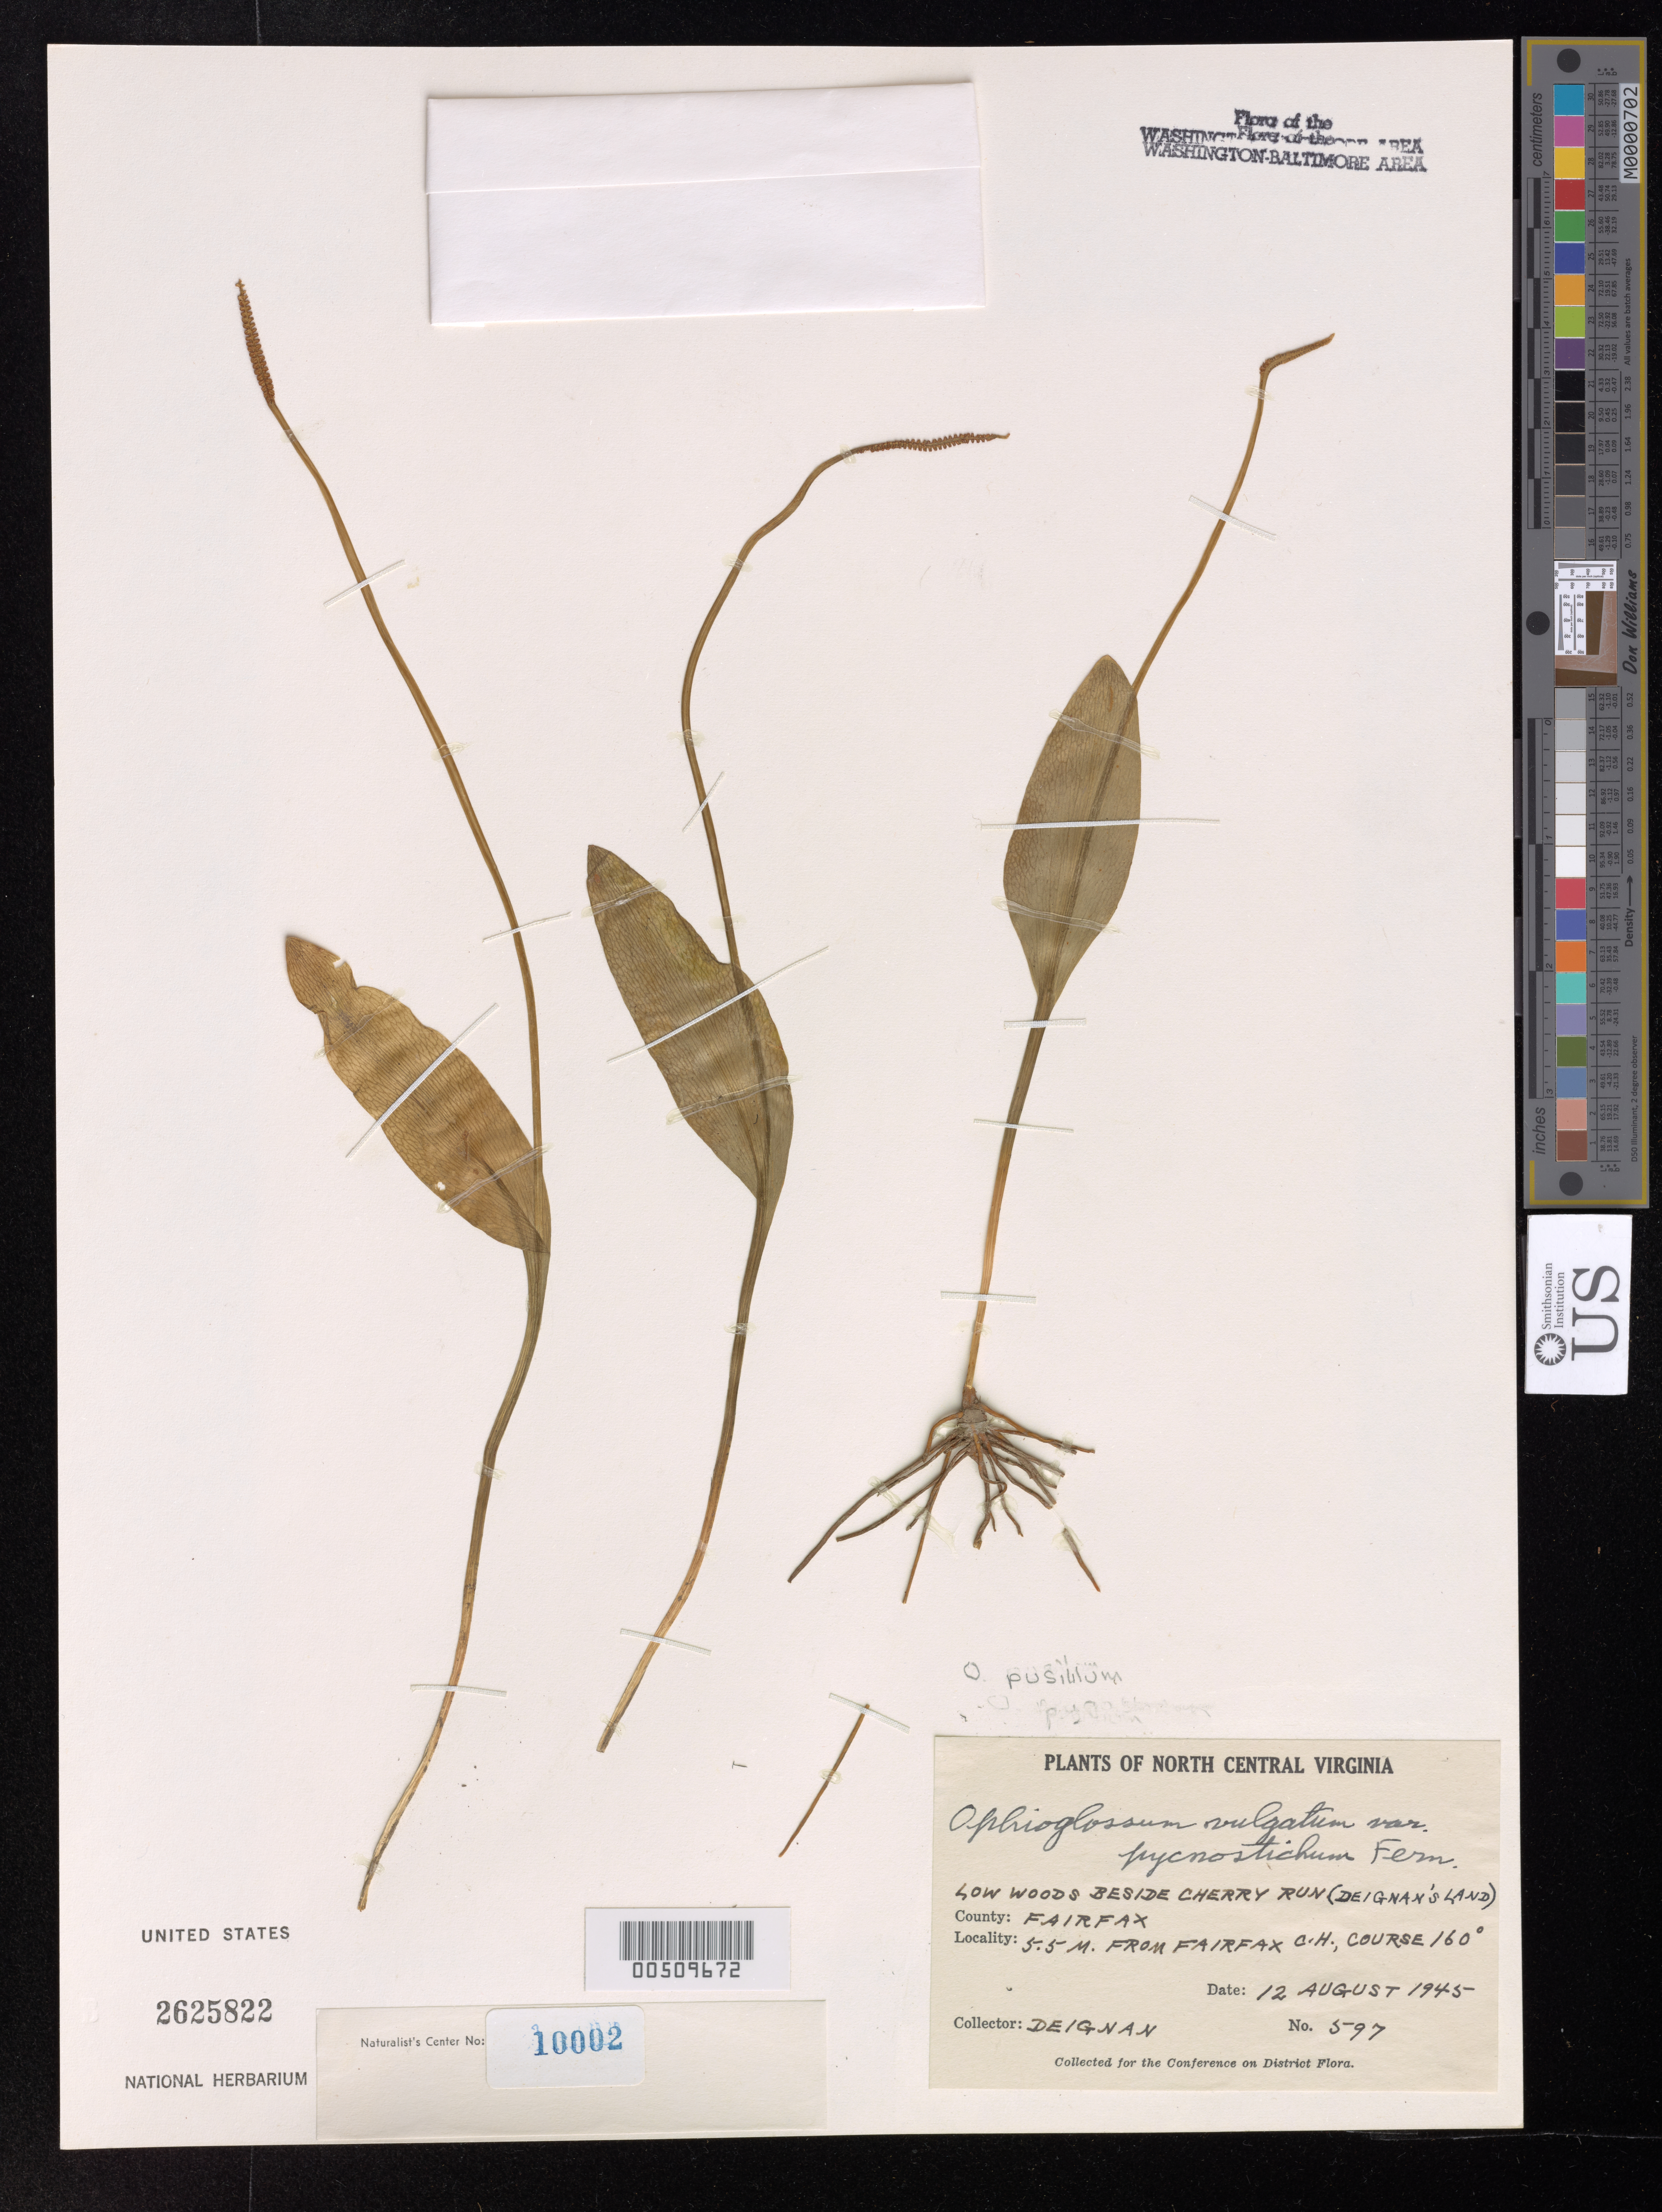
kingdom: Plantae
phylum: Tracheophyta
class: Polypodiopsida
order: Ophioglossales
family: Ophioglossaceae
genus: Ophioglossum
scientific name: Ophioglossum vulgatum var. pycnostichum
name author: Fernald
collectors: Deignan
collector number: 597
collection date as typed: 12 Aug 1945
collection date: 1945-08-12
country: United States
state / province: Virginia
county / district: Fairfax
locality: Beside Cherry Run, 5.5 mi. from Fairfax Court House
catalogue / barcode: US 2625822